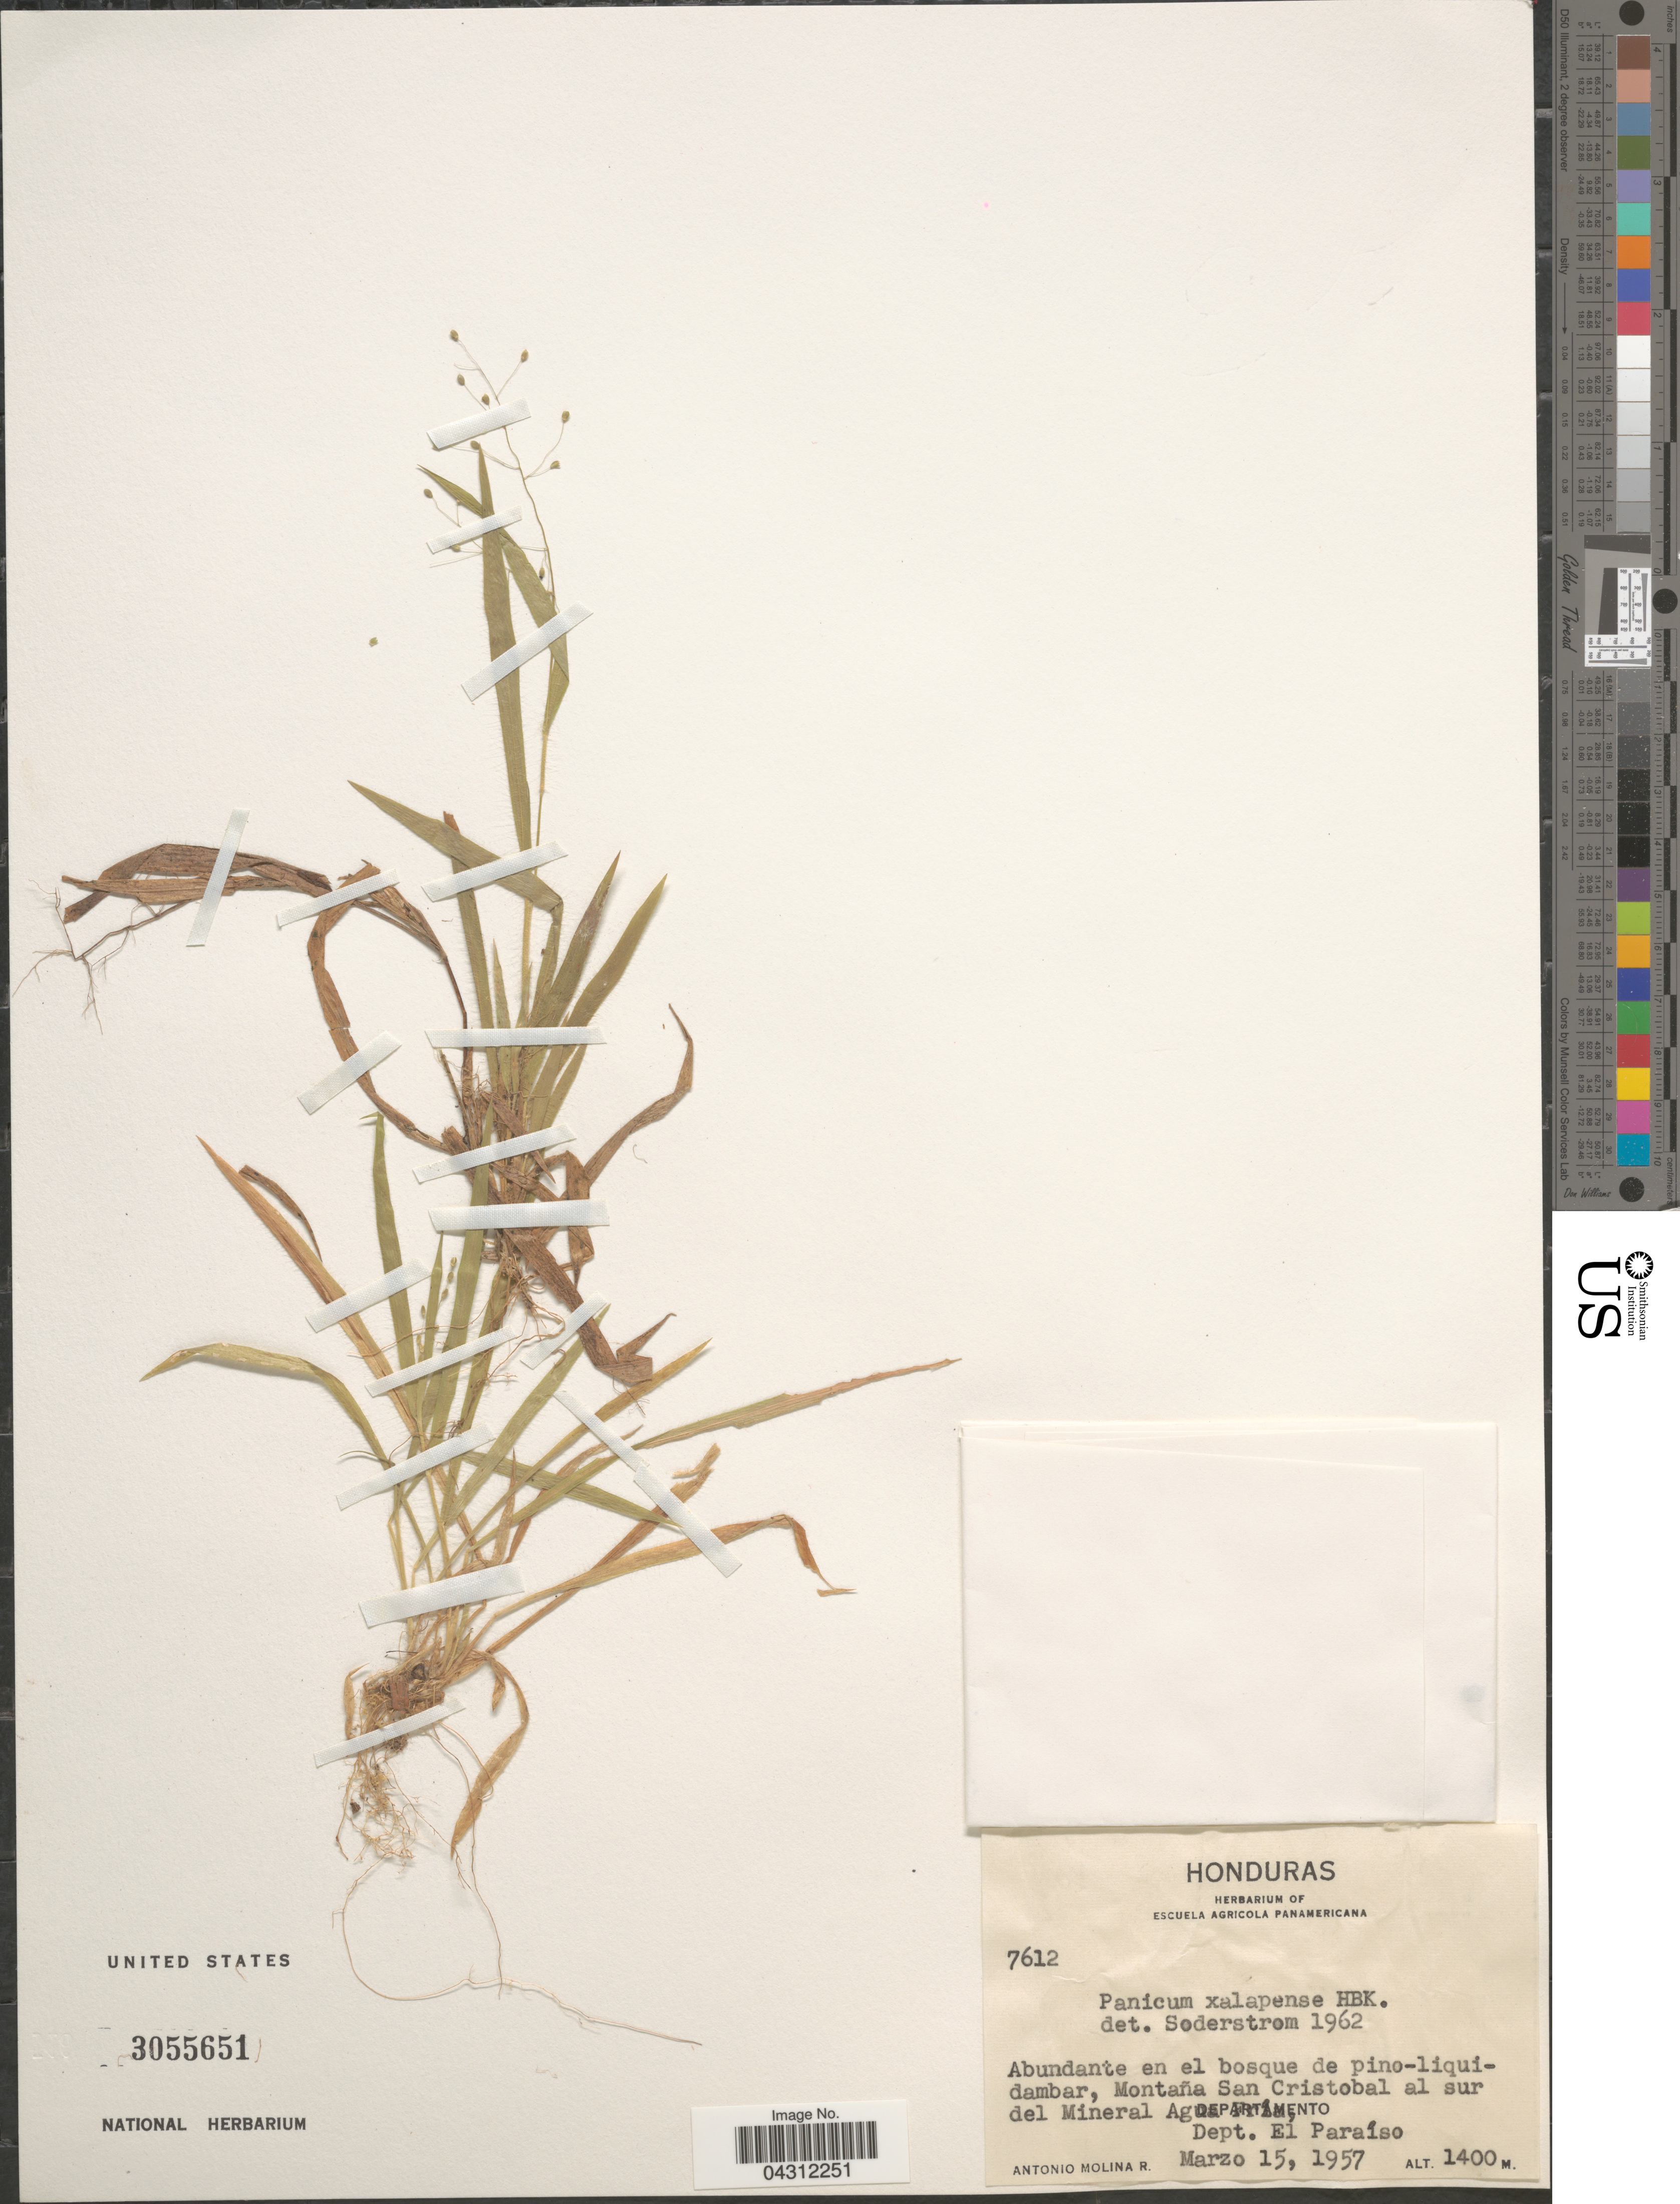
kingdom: Plantae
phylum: Tracheophyta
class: Liliopsida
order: Poales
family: Poaceae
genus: Dichanthelium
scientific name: Dichanthelium laxiflorum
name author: (Lam.) Gould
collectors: A. Molina R.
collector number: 7612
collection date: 1957-03-15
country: Honduras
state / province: El Paraiso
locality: Montaña San Cristobal al sur del Mineral Agua Fria. Dept. El Paraíso.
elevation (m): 1400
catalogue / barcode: US 3055651